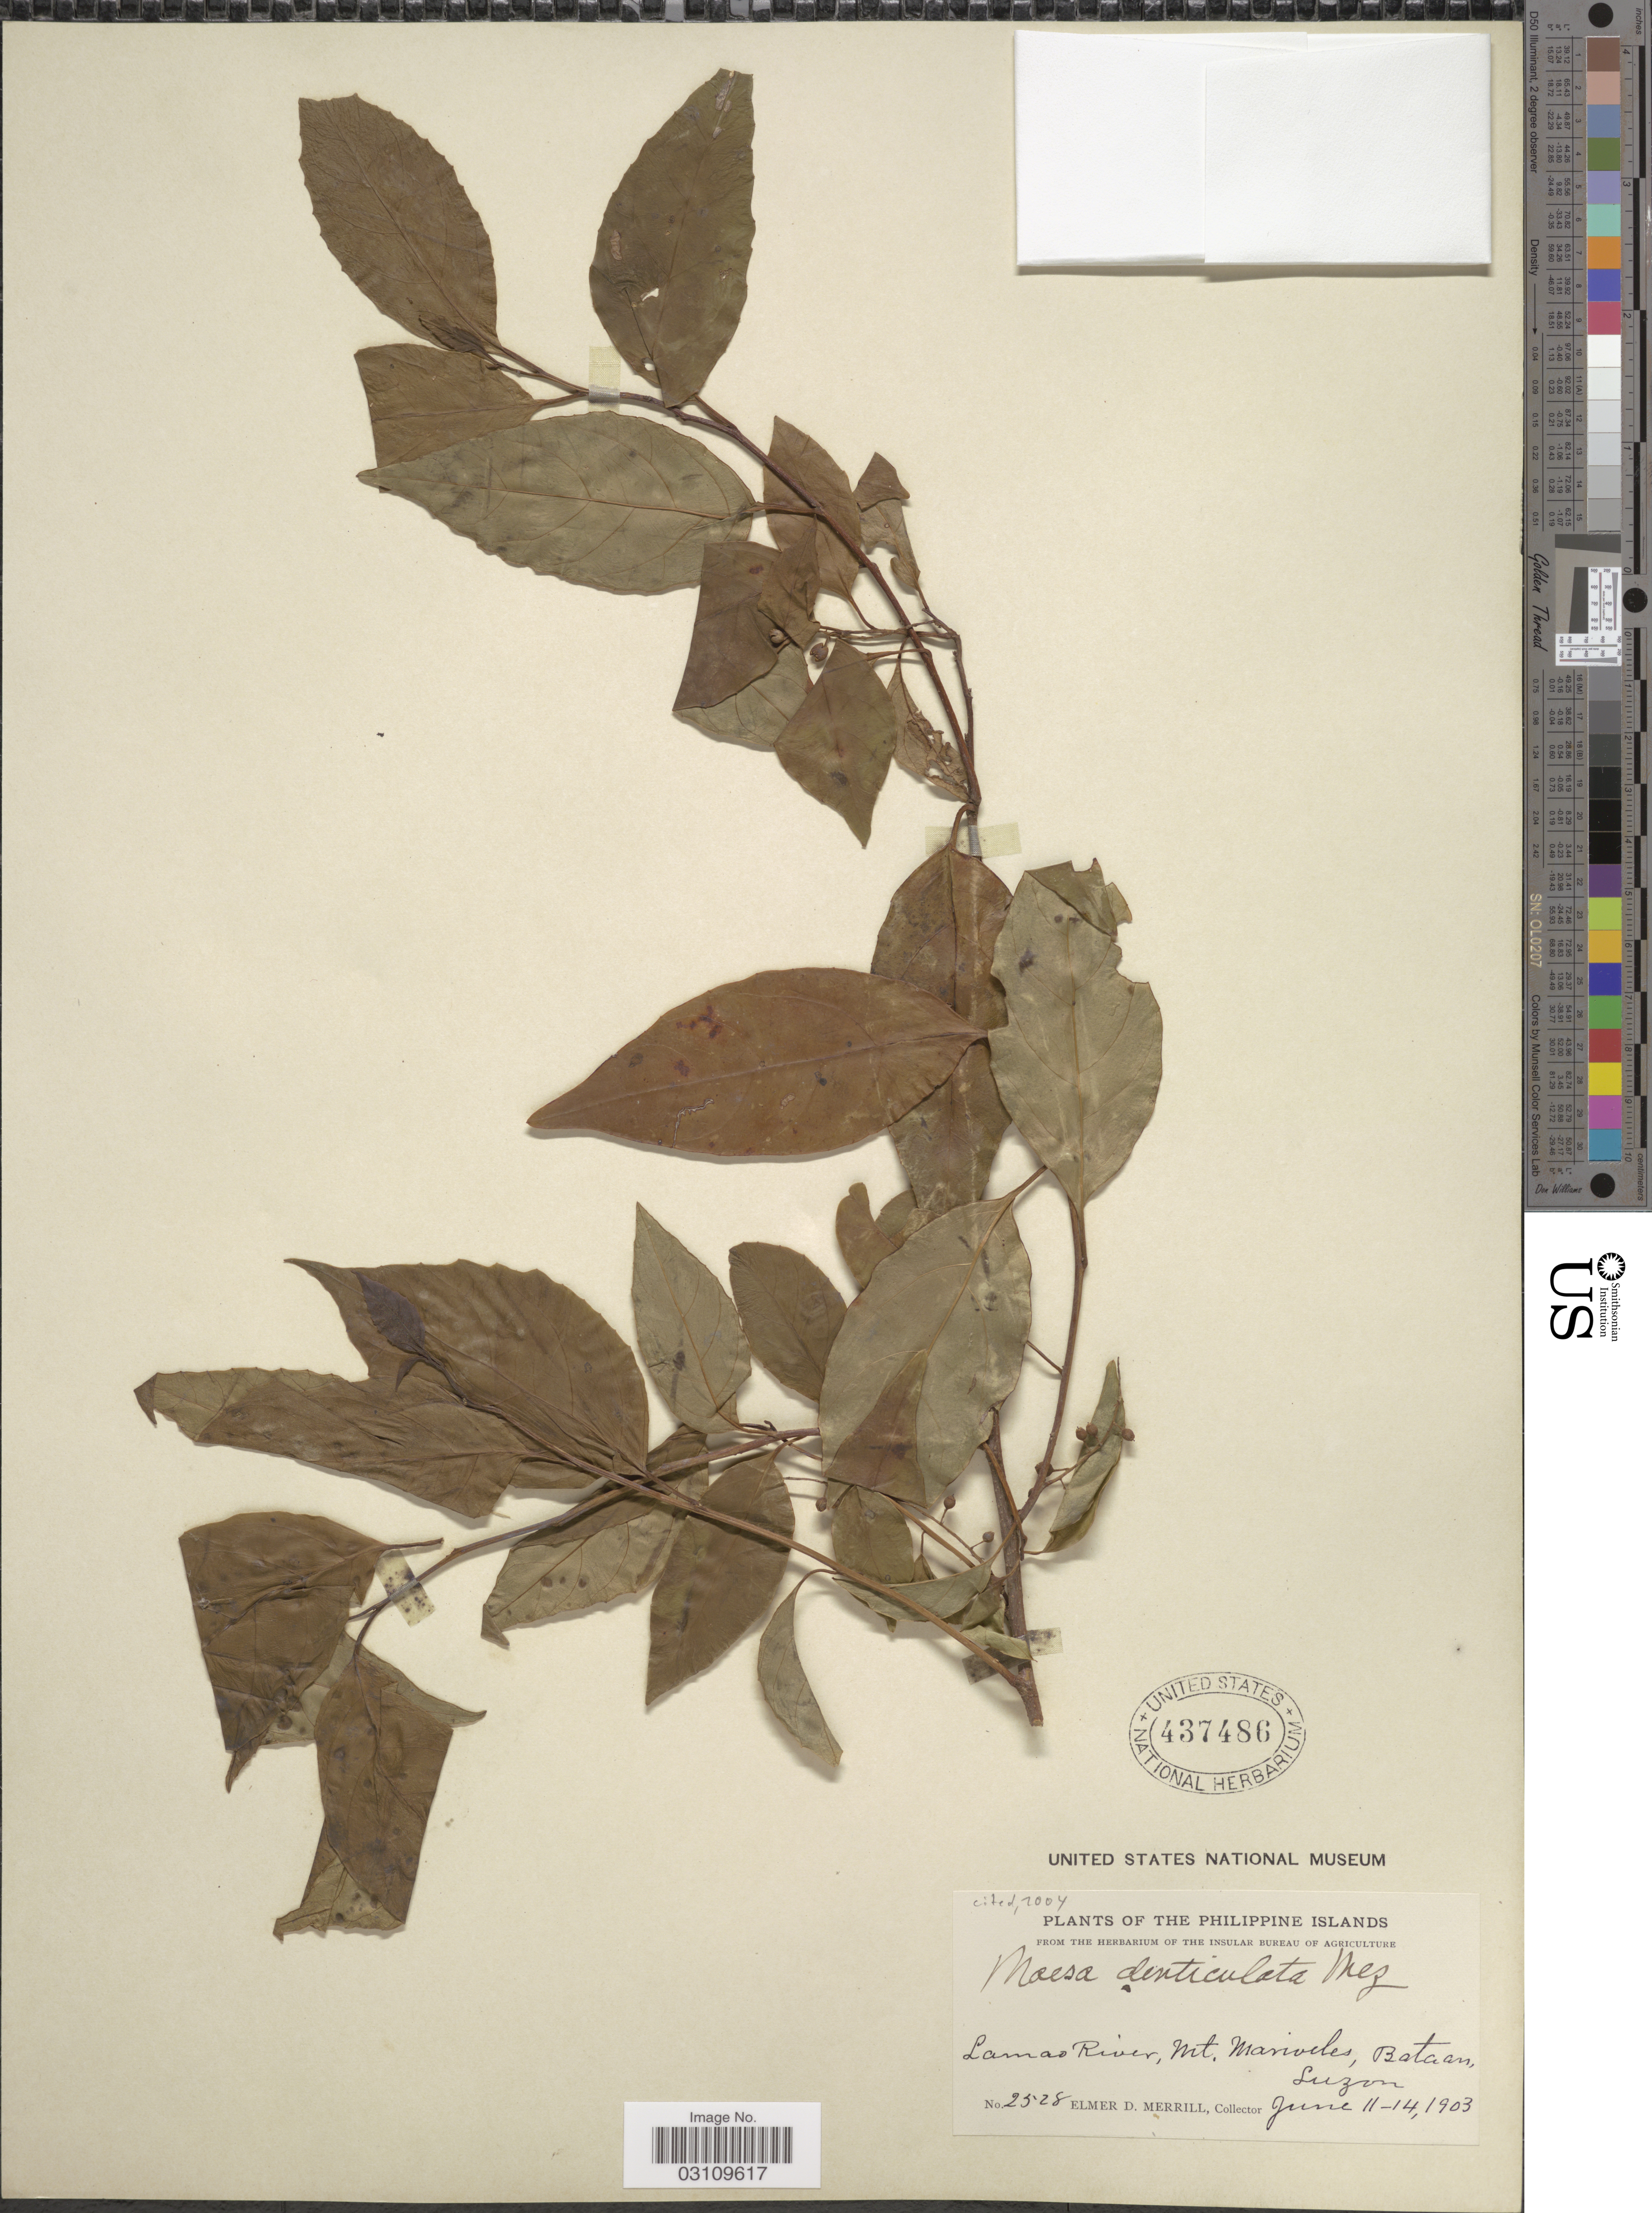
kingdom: Plantae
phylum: Tracheophyta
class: Magnoliopsida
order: Ericales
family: Primulaceae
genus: Maesa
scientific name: Maesa denticulata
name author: Mez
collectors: E. D. Merrill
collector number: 2528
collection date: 1903-06-11/1903-06-14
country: Philippines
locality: Lamao River, Mt. Mariveles, Bataan, Luzon.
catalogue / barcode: US 437486